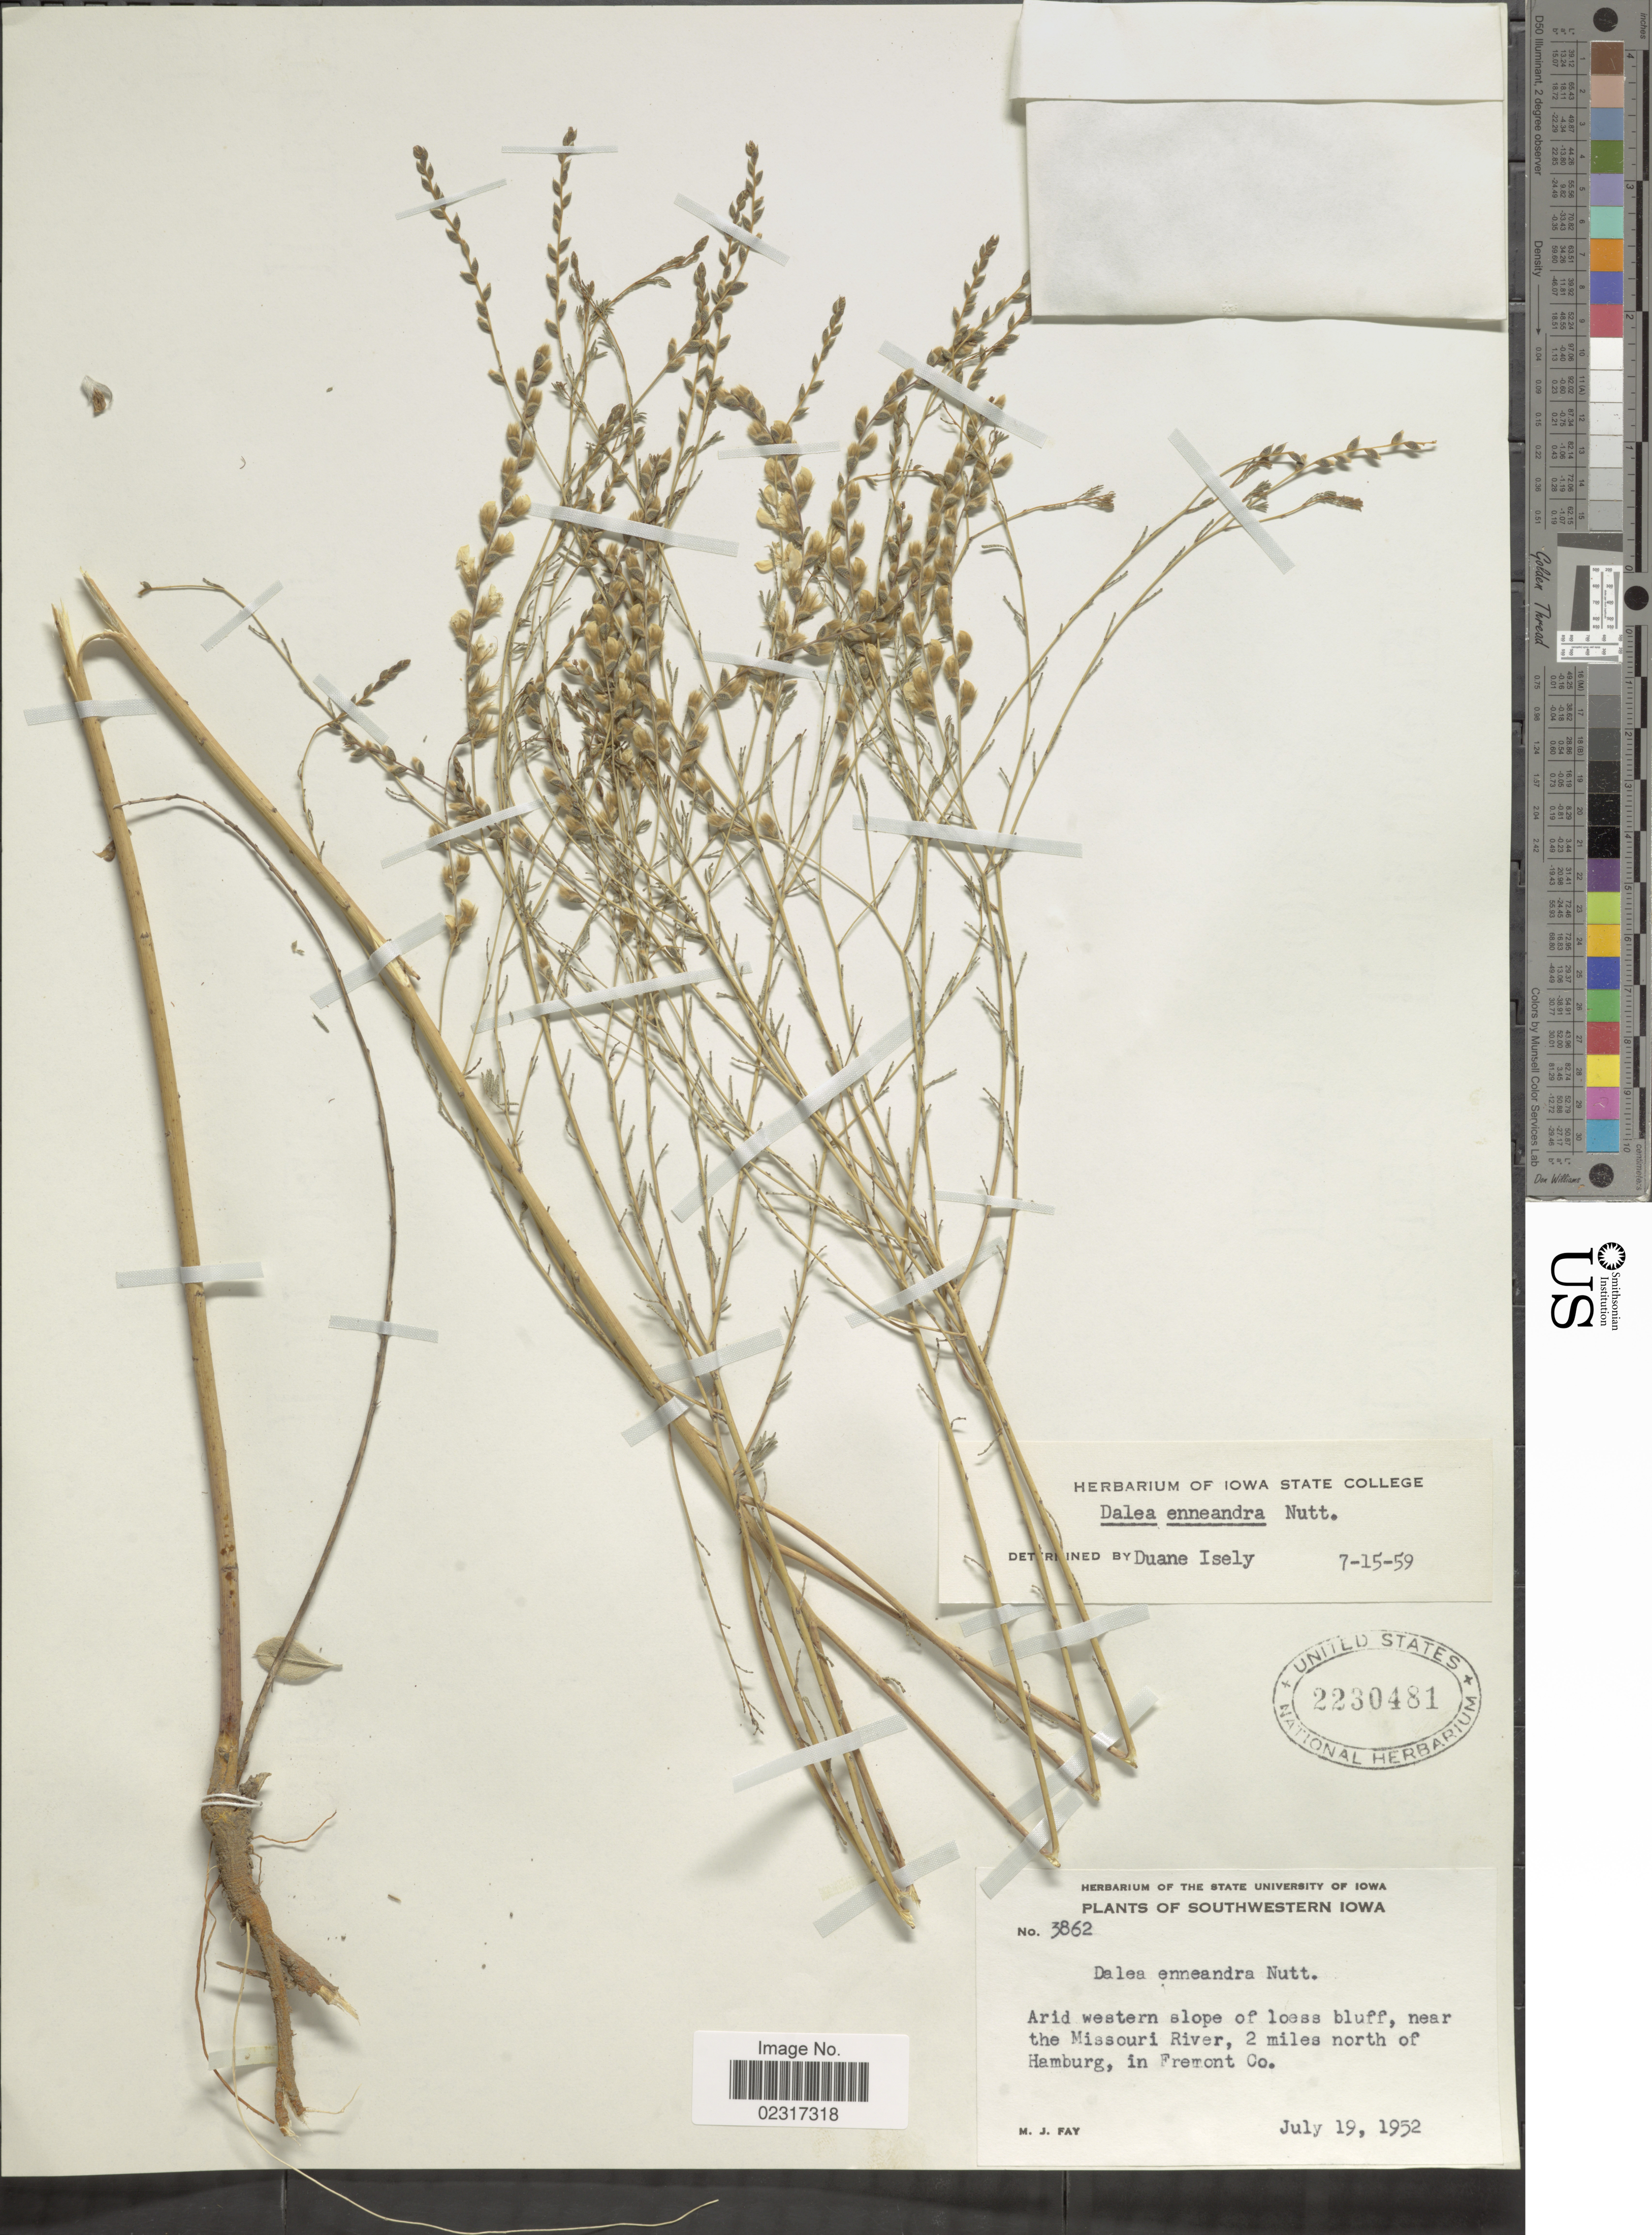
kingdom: Plantae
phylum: Tracheophyta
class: Magnoliopsida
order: Fabales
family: Fabaceae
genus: Dalea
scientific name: Dalea enneandra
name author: Nutt.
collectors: M. Fay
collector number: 3862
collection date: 1952-07-19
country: United States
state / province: Iowa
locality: Southwestern Iowa. Near Missouri River, 2 miles north of Hamburg, in Fremont Co.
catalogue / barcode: US 2230481